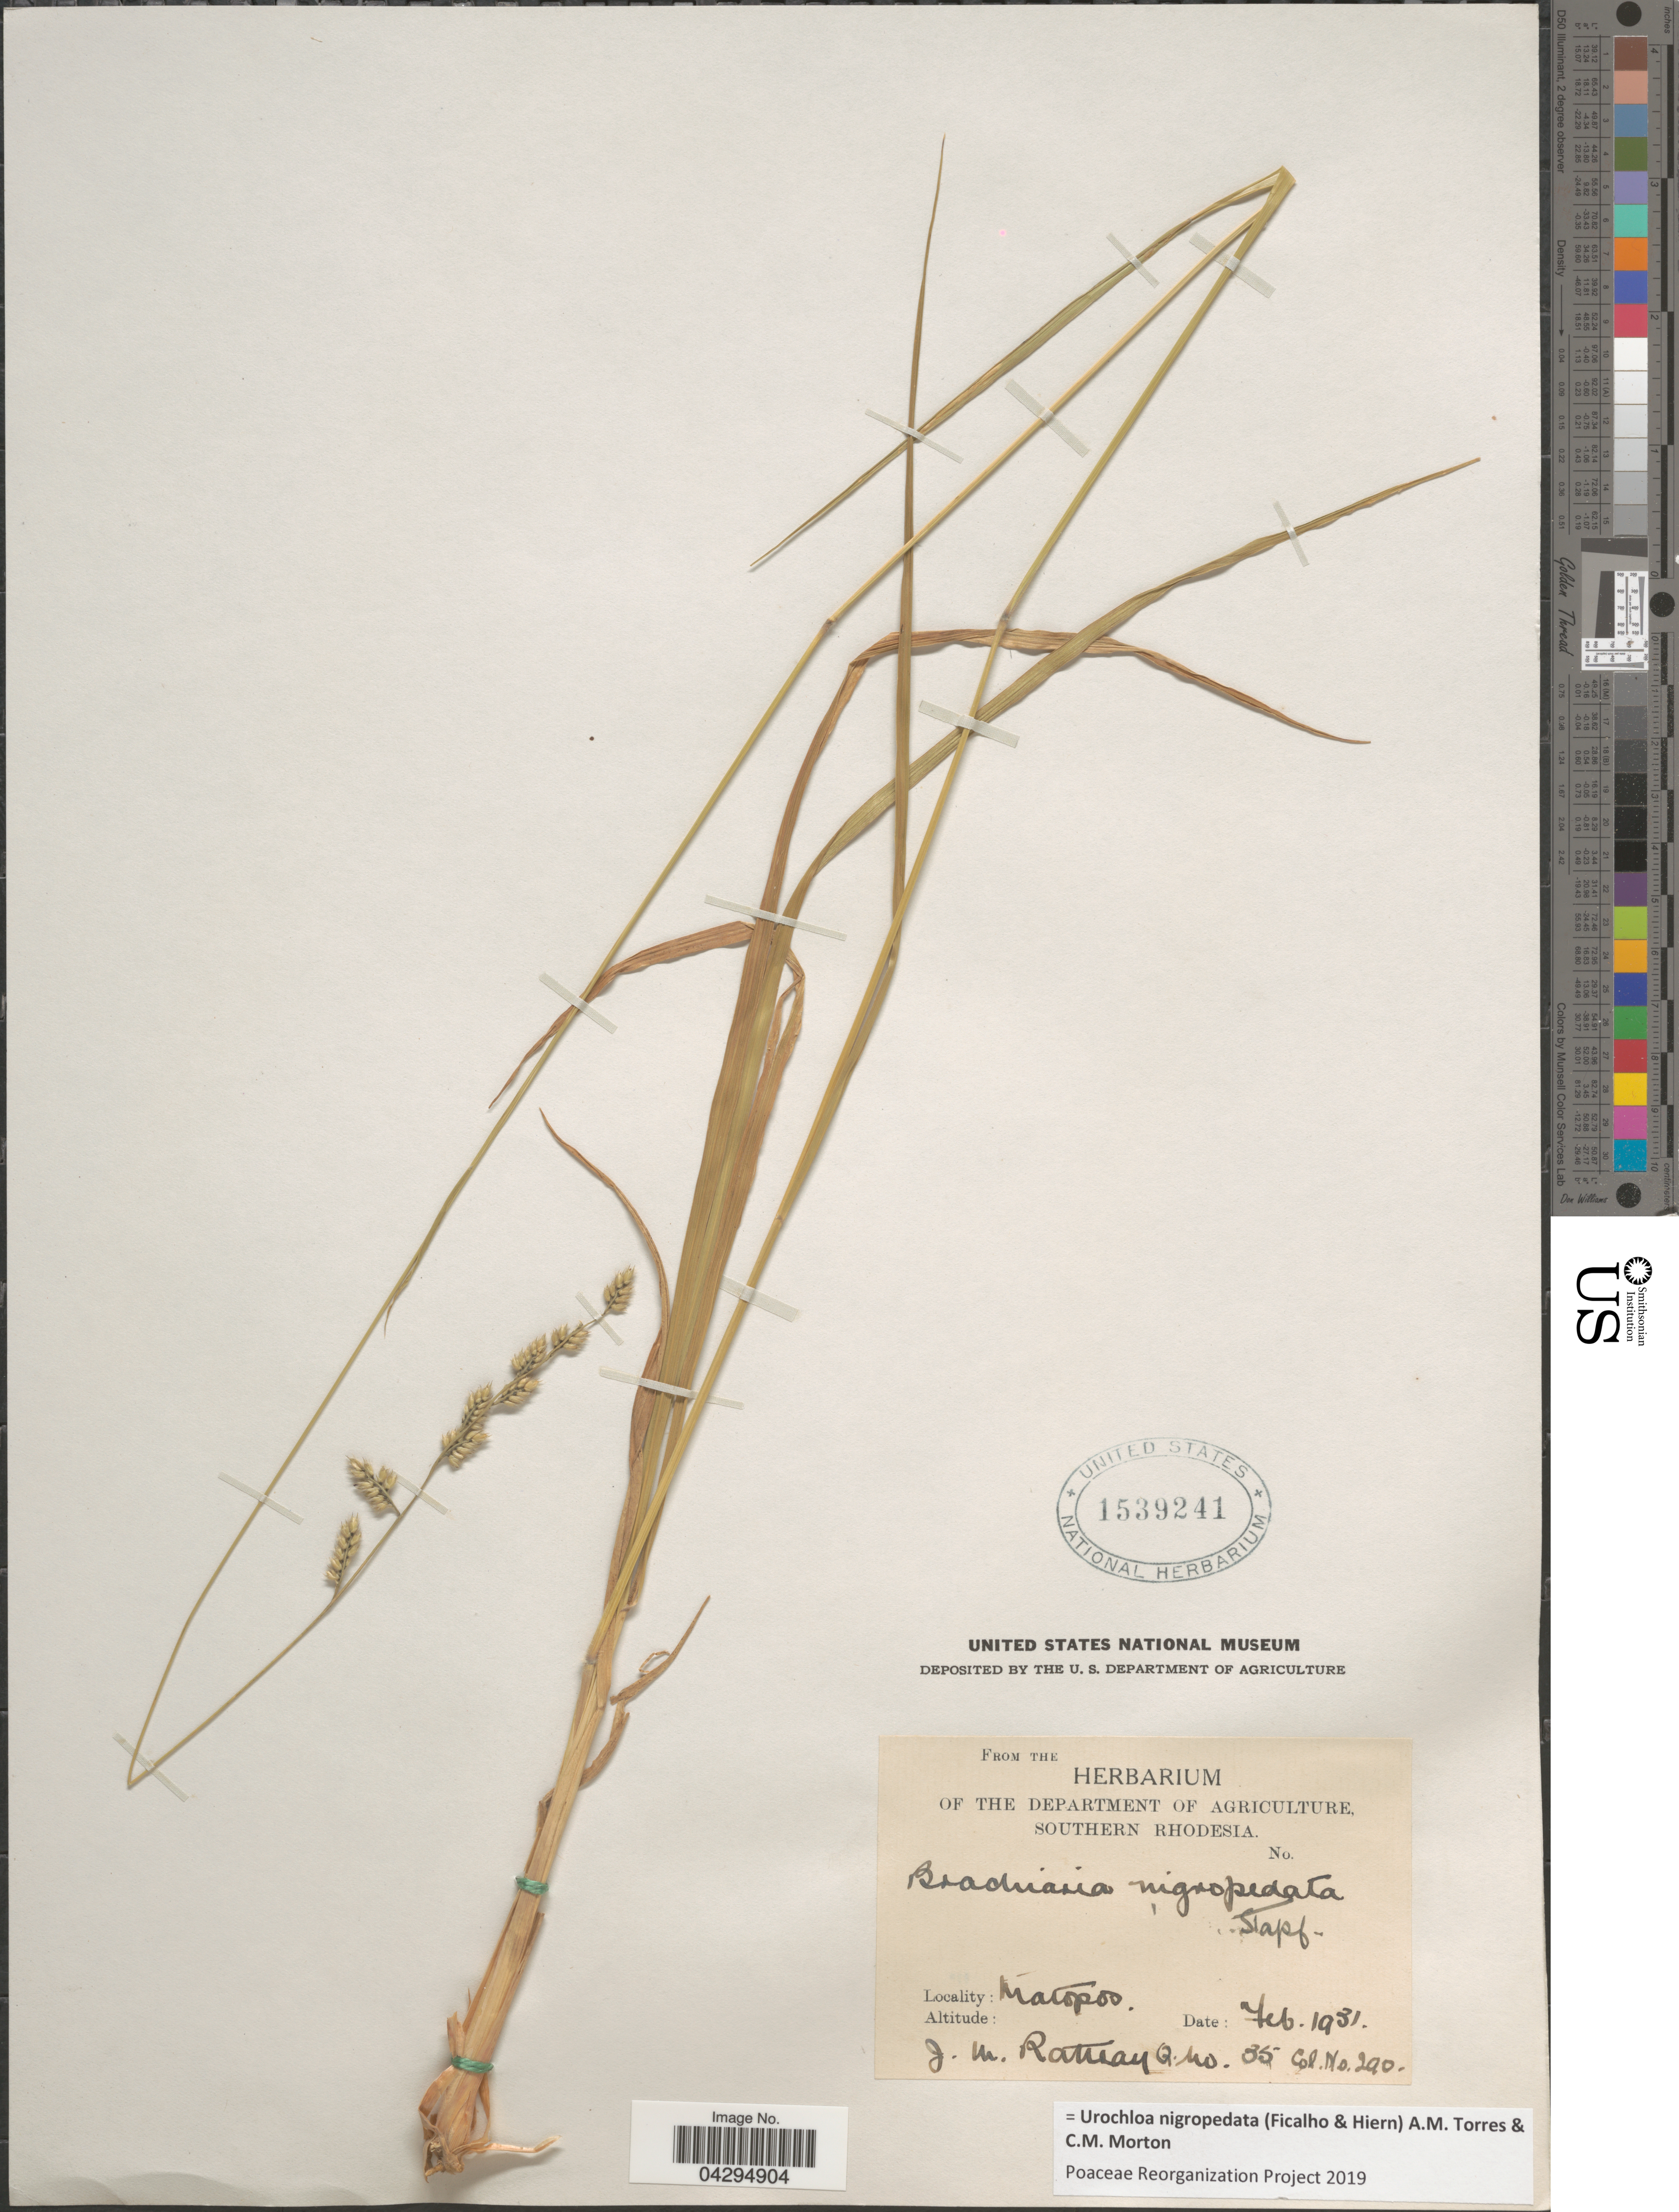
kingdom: Plantae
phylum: Tracheophyta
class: Liliopsida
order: Poales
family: Poaceae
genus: Urochloa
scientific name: Urochloa nigropedata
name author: (Ficalho & Hiern) A.M. Torres & C.M. Morton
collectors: J. Rattray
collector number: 35/290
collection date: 1931-02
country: Zimbabwe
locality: Southern Rhodesia. Matopoo.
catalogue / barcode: US 1539241